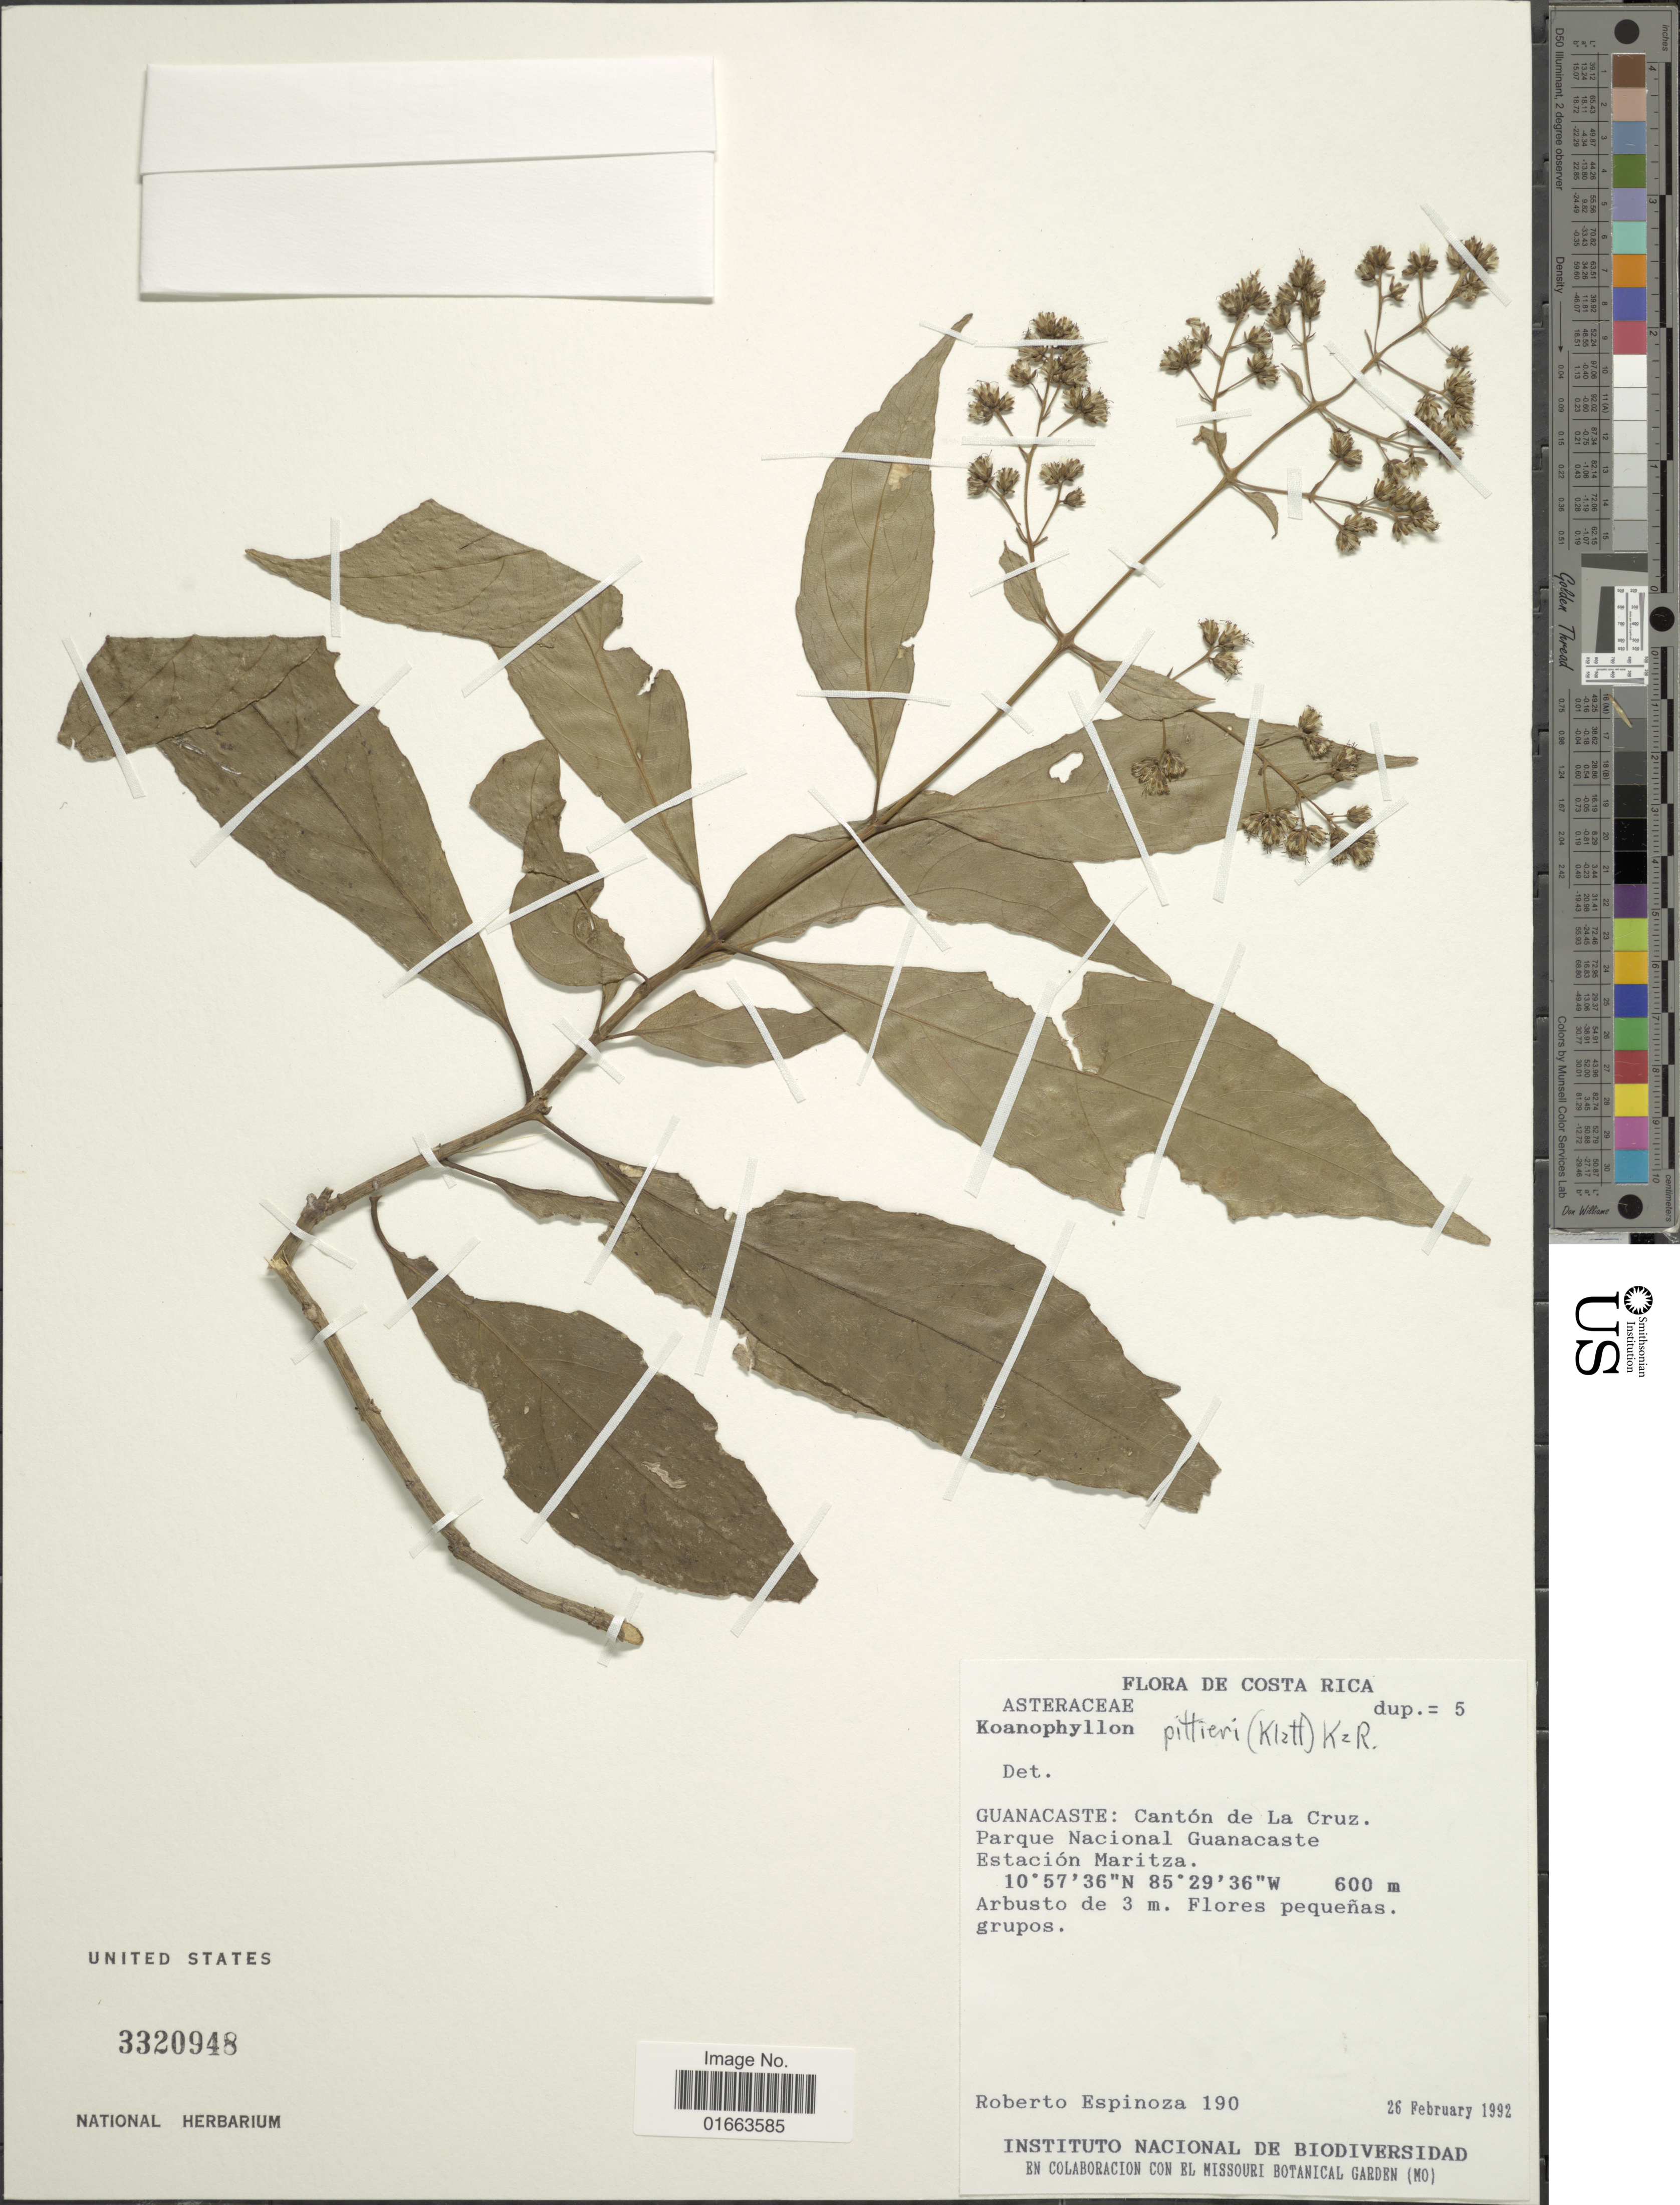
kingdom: Plantae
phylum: Tracheophyta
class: Magnoliopsida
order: Asterales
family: Asteraceae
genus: Koanophyllon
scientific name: Koanophyllon pittieri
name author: (Klatt) R.M. King & H. Rob.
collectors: R. Espinoza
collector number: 190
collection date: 1992-02-26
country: Costa Rica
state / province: Guanacaste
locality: Cantón de La Cruz., Parque Nacional Guanacaste Estacíon Maritza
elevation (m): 600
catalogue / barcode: US 3320948